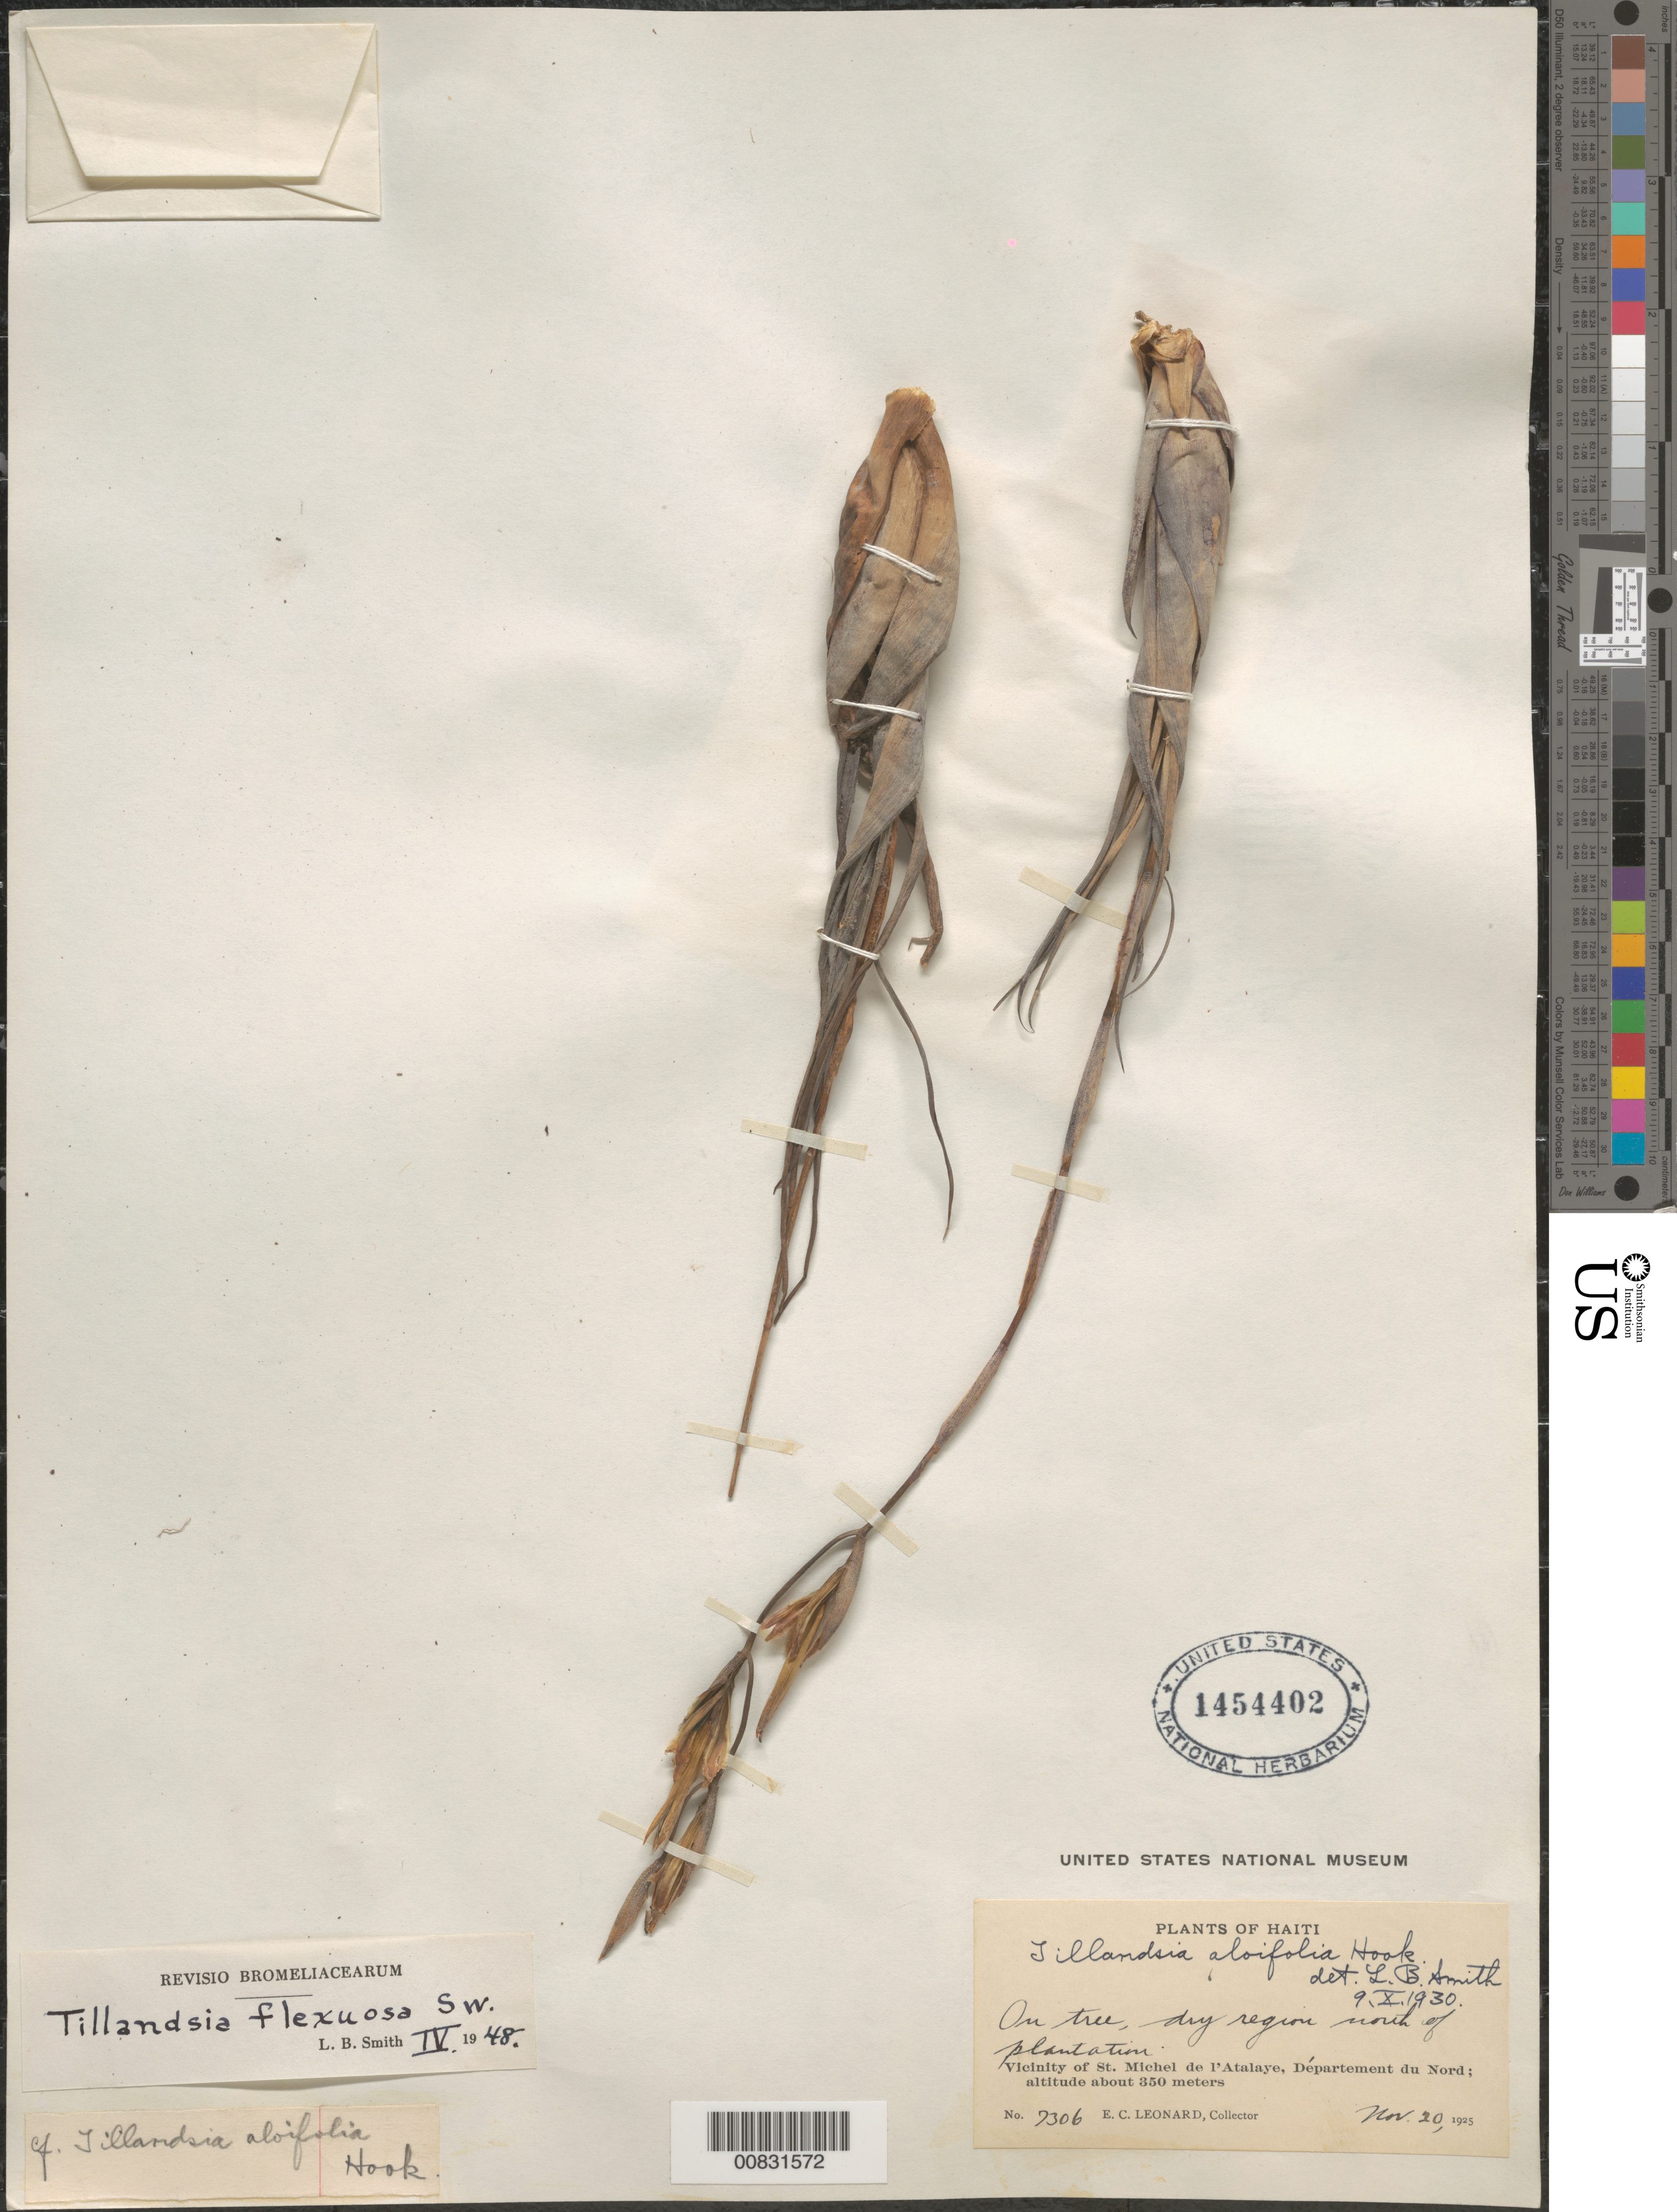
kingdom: Plantae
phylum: Tracheophyta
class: Liliopsida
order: Poales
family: Bromeliaceae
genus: Tillandsia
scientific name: Tillandsia flexuosa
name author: Sw.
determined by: Smith, Lyman B., (US), NMNH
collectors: E. C. Leonard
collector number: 7306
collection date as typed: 20 Nov 1925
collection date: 1925-11-20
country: Haiti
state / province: Nord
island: Hispaniola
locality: Vicinity of St. Michel de l'Atalaye, Département du Nord. Dry region north of plantation.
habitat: On tree in dry region.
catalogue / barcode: US 1454402